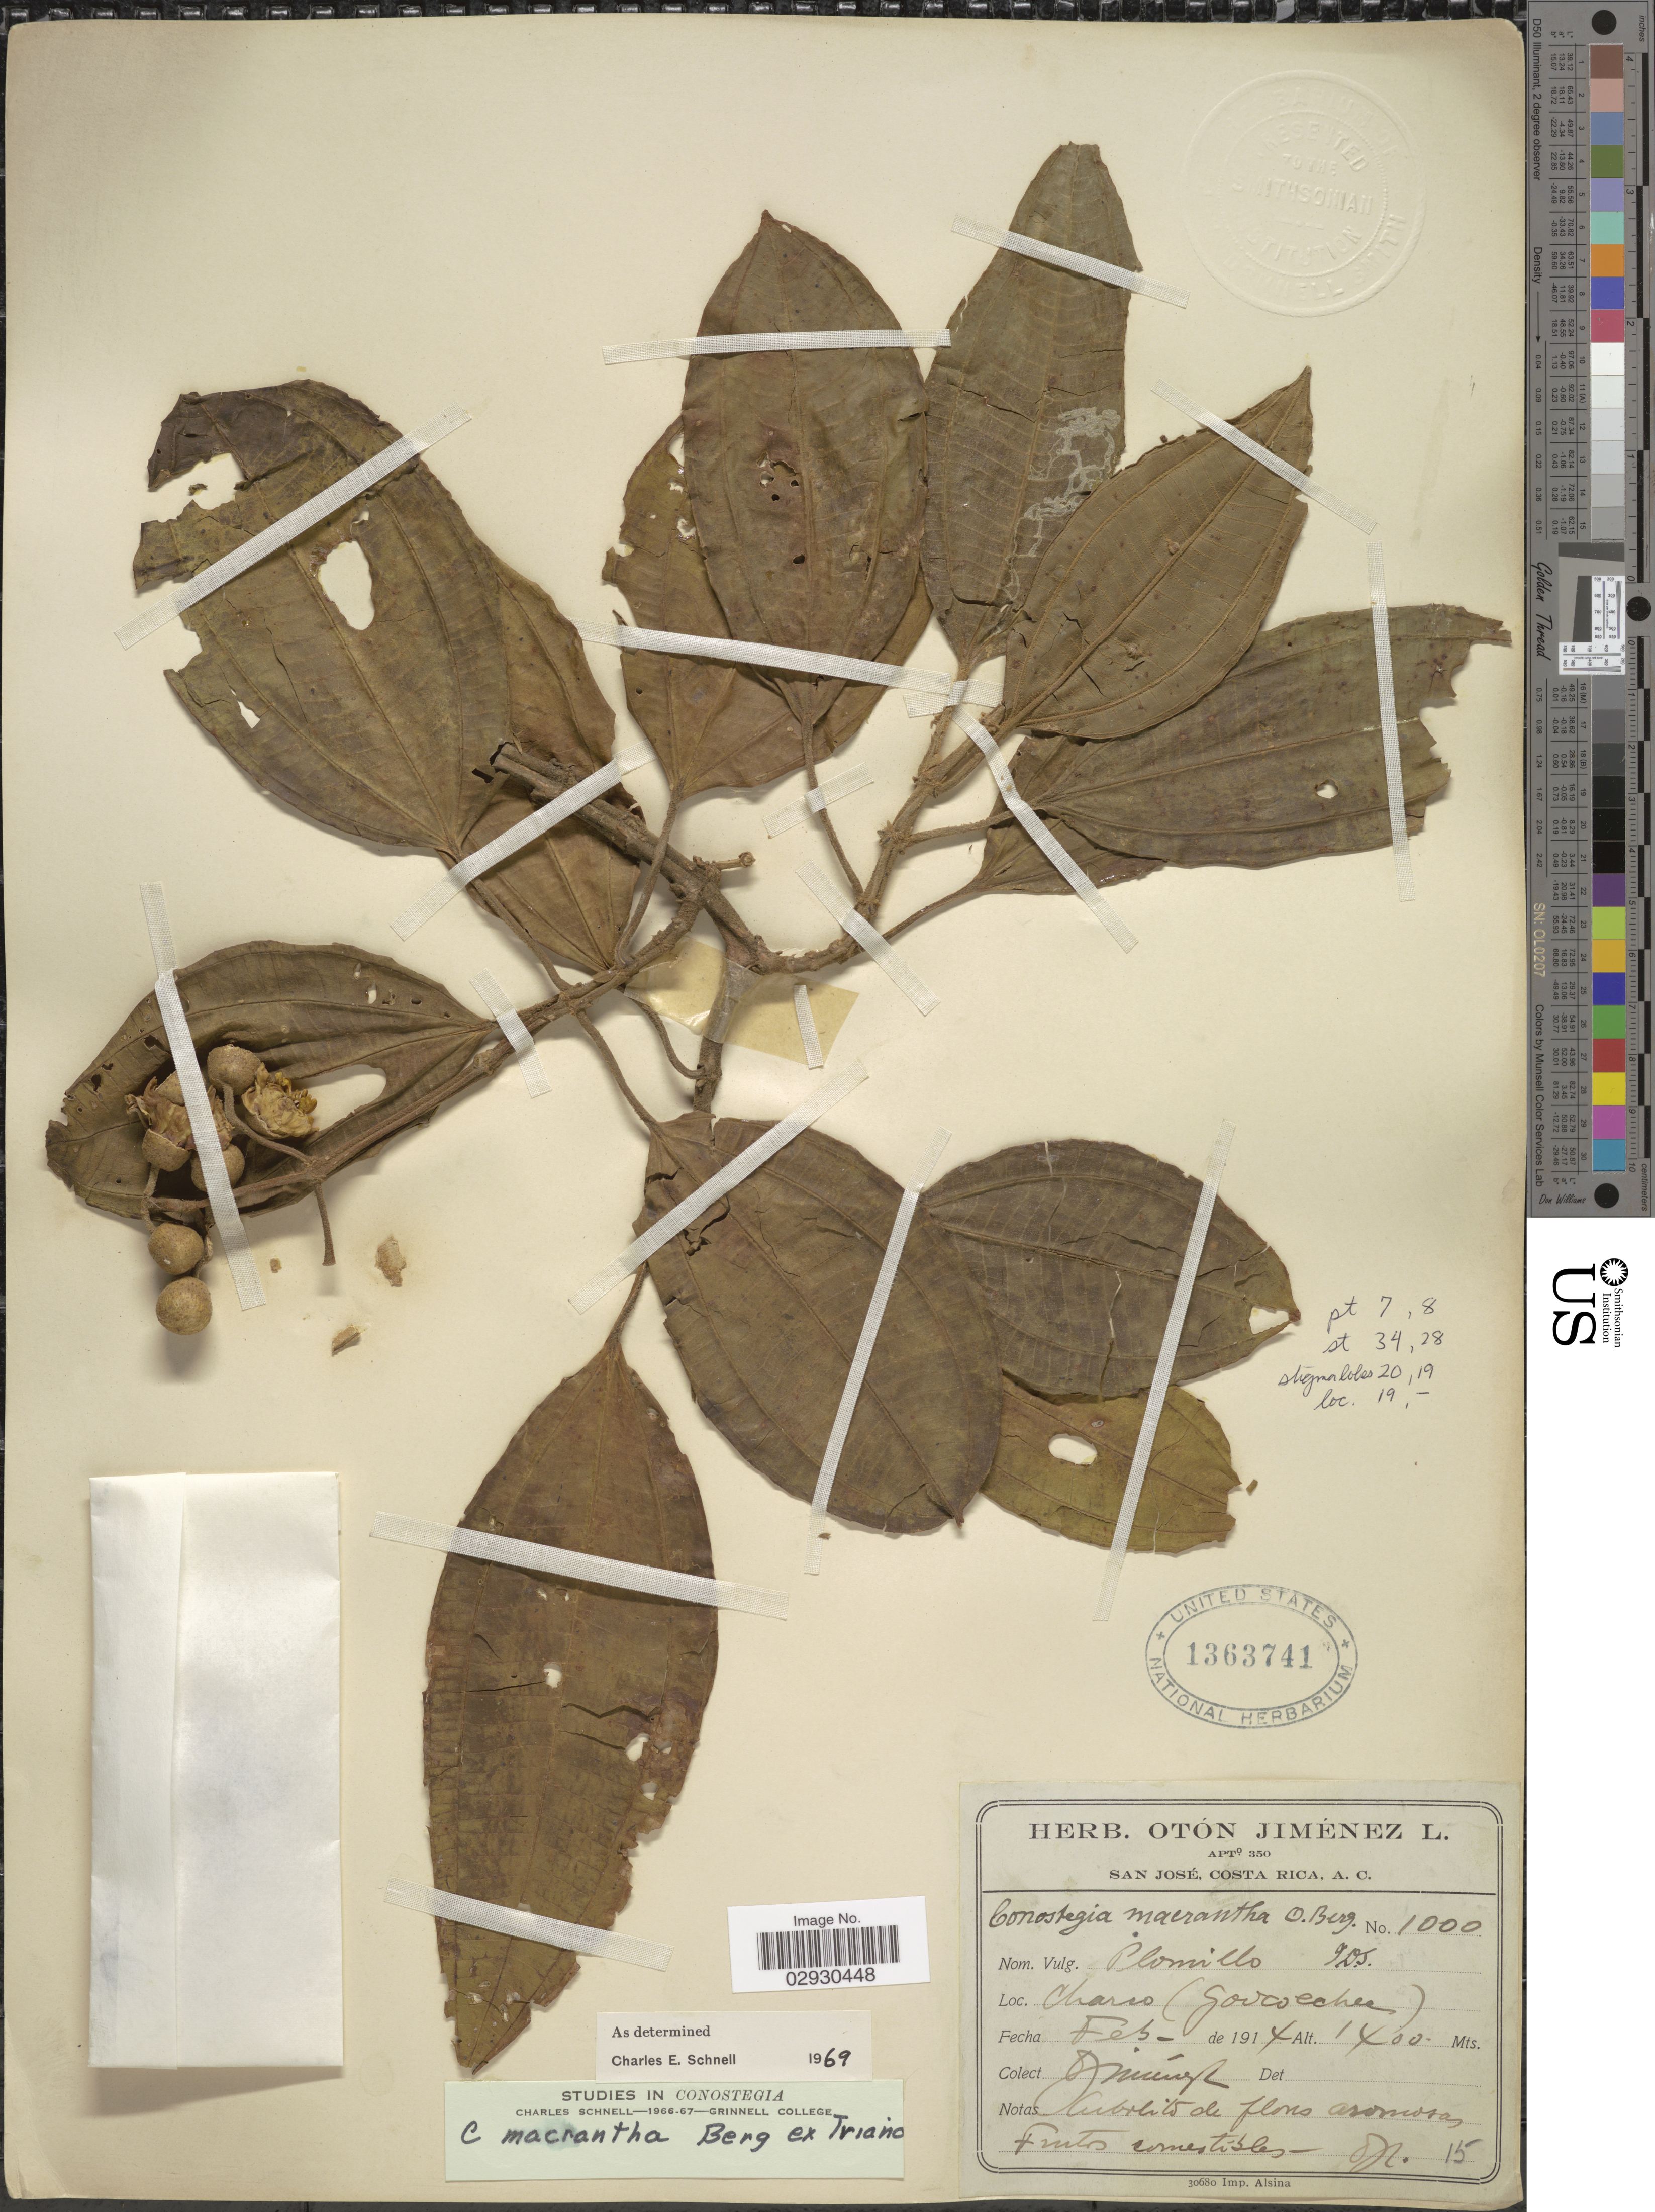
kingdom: Plantae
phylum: Tracheophyta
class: Magnoliopsida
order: Myrtales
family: Melastomataceae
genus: Conostegia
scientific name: Conostegia macrantha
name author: O. Berg ex Triana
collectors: O. Jiménez L.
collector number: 1000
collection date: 1914-02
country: Costa Rica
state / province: San José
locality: Charco (Goicoechea)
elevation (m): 1400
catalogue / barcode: US 1363741